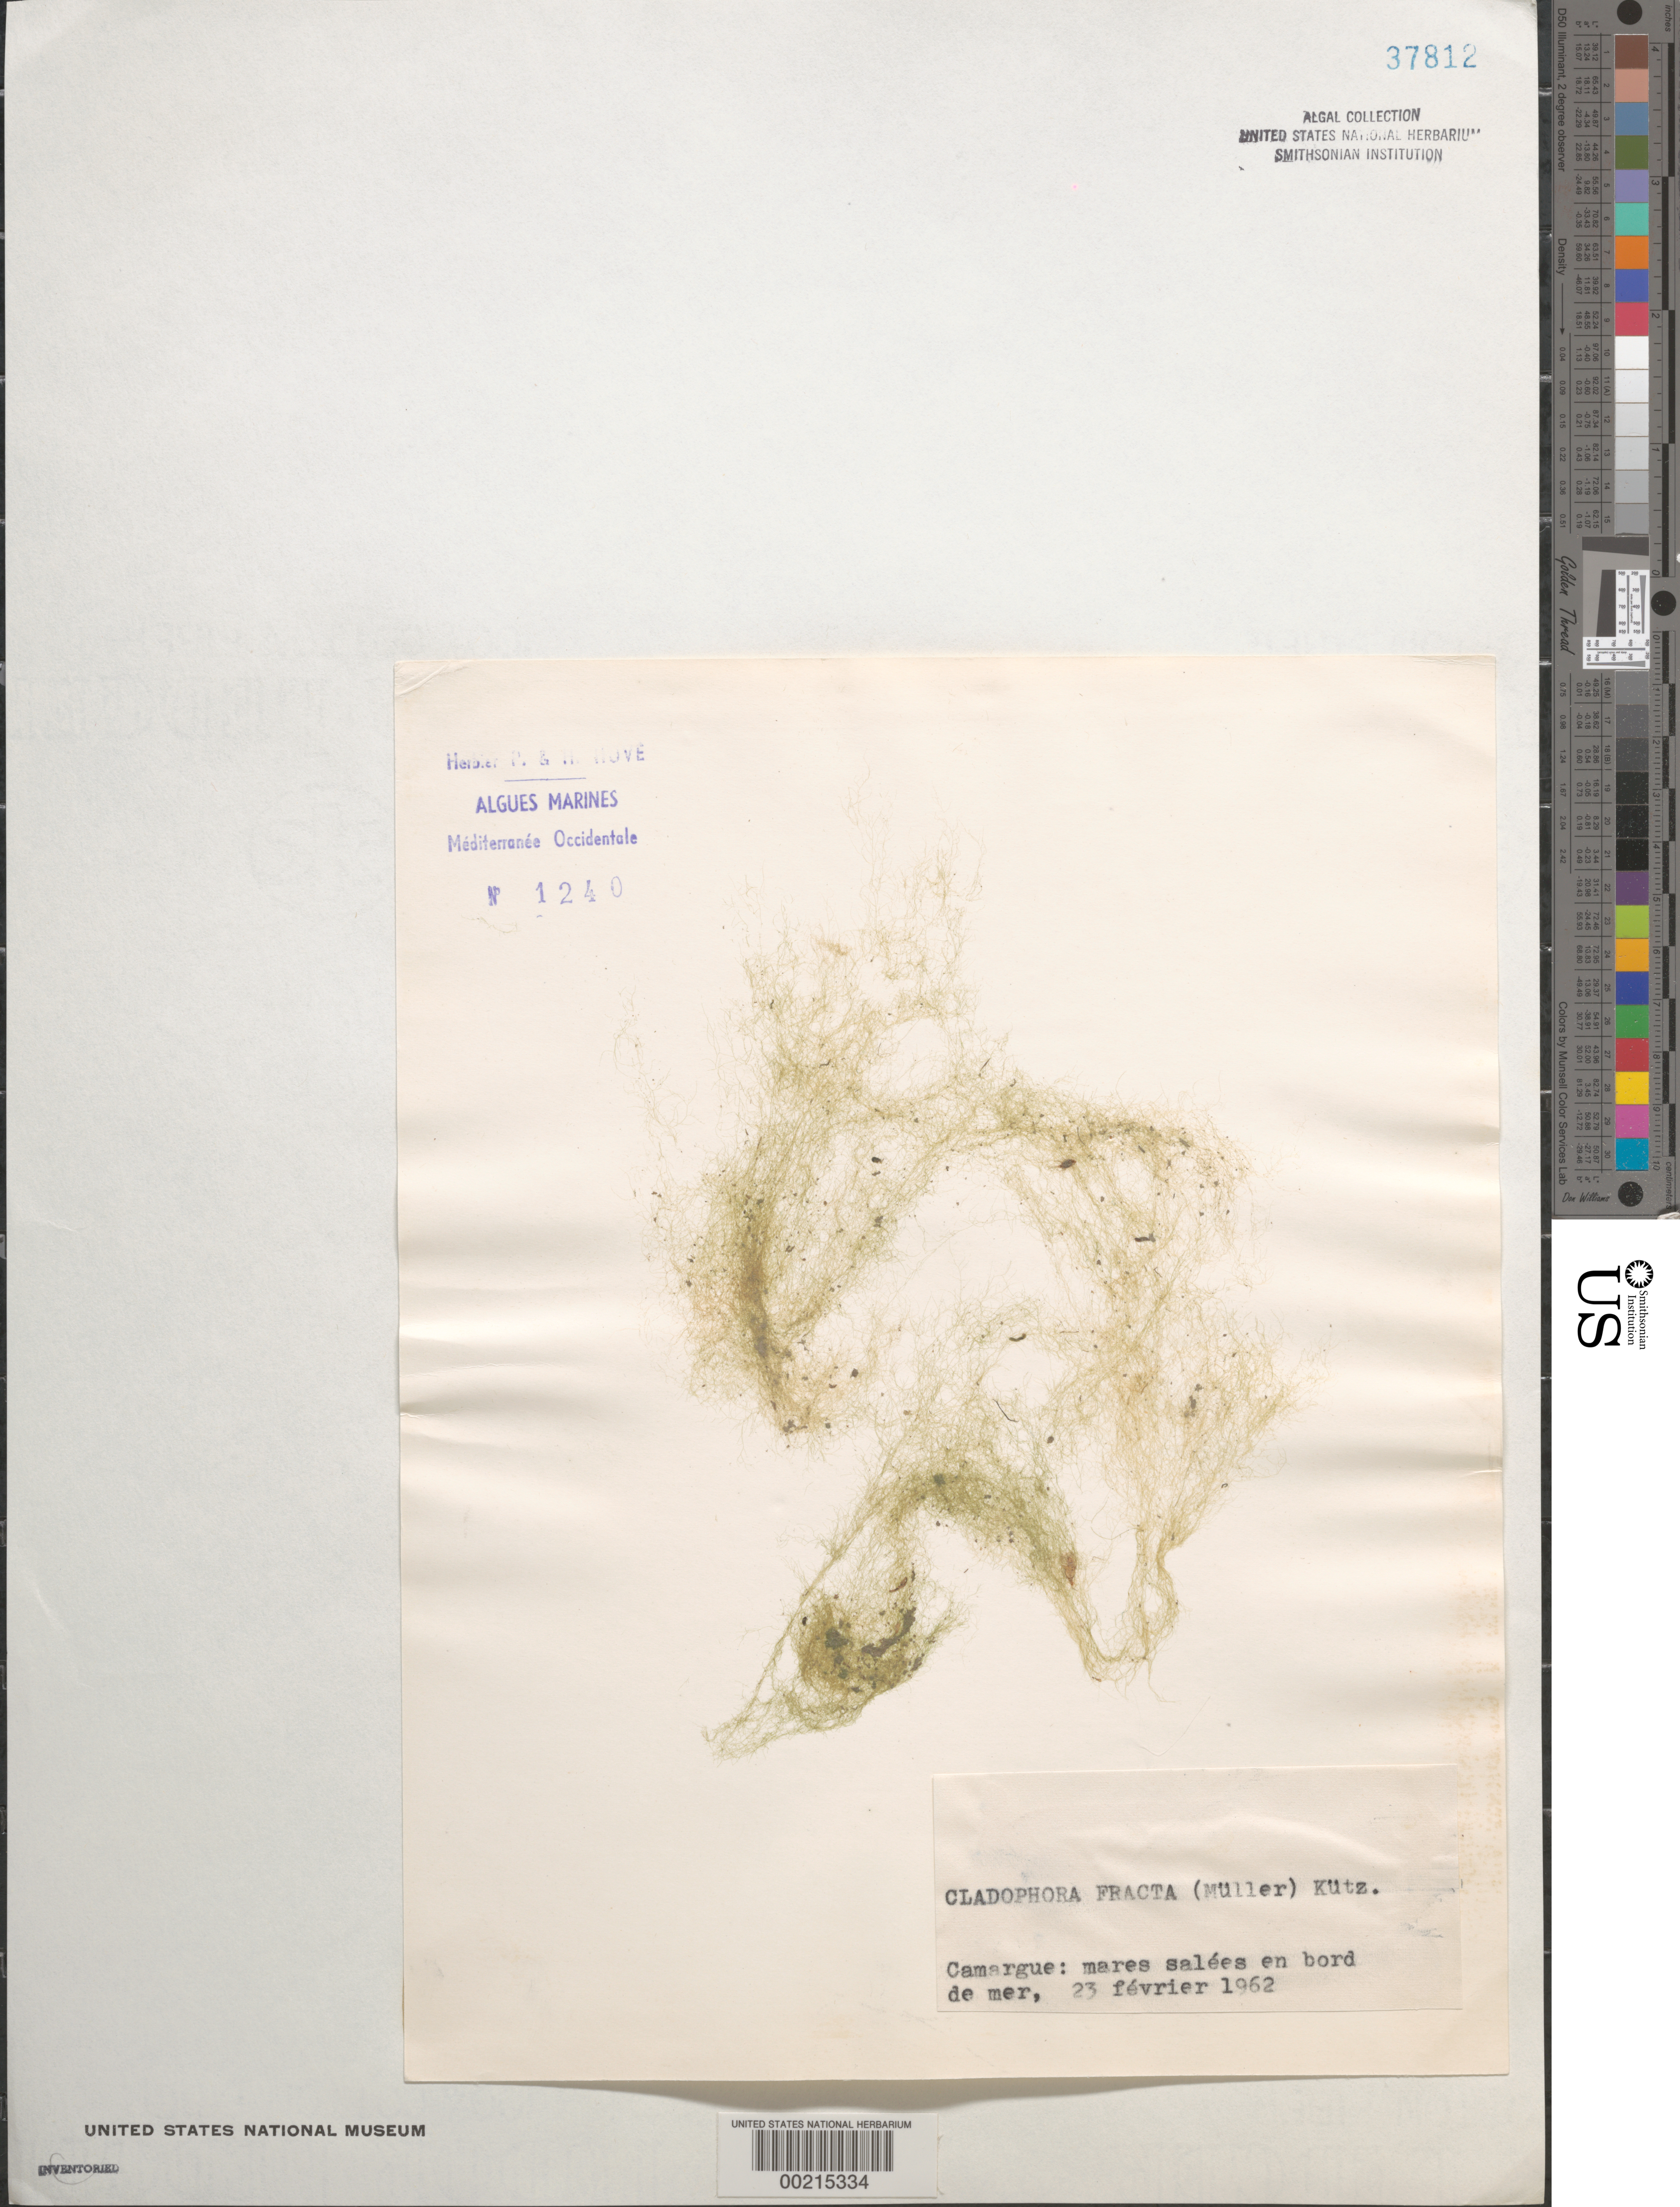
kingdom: Plantae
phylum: Chlorophyta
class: Ulvophyceae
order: Cladophorales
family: Cladophoraceae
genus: Cladophora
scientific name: Cladophora fracta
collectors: P. Huve & H. Huve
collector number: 1240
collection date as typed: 23 Feb 1962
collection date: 1962-02-23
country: France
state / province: Provence-Alpes-Côte d'Azur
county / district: Bouches-du-Rhône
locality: La Camargue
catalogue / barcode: US 37812